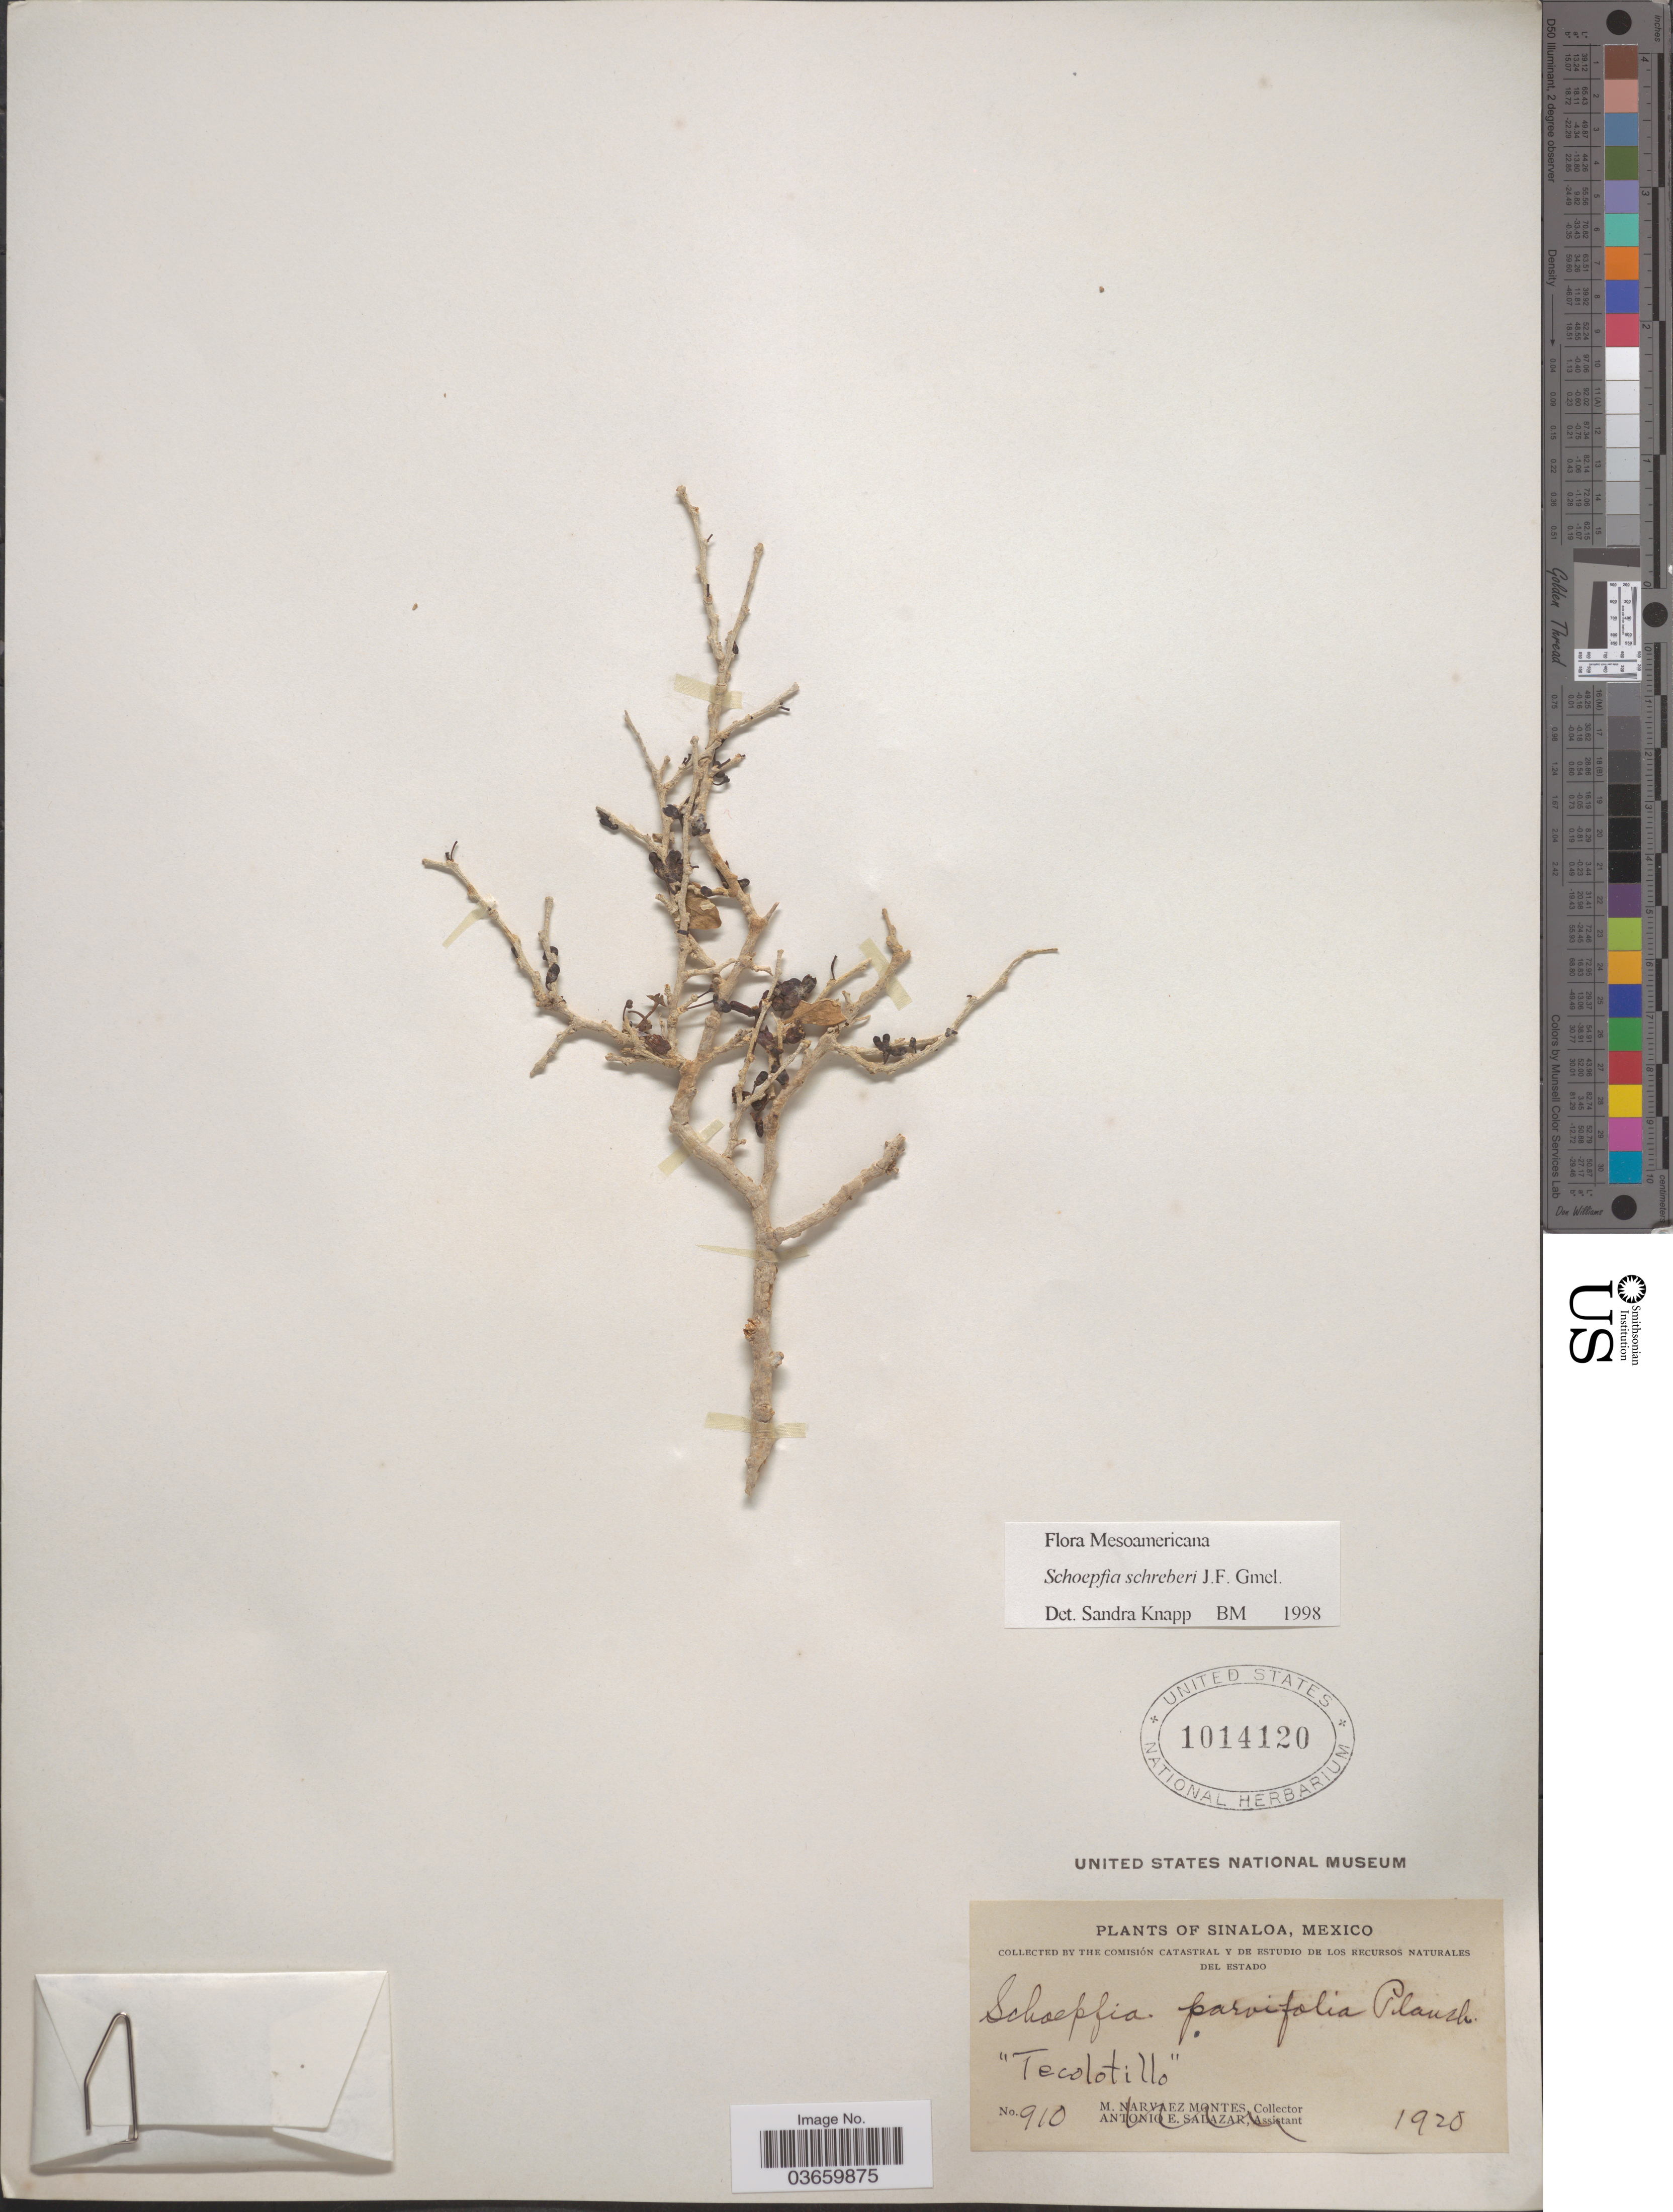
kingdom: Plantae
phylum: Tracheophyta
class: Magnoliopsida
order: Santalales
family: Schoepfiaceae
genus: Schoepfia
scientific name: Schoepfia schreberi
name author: J.F. Gmel.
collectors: Comisión Catastral & De Estudio de Los Recursos Naturales del Estado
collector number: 910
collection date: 1920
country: Mexico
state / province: Sinaloa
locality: Tecolotillo [unsure placement]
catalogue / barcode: US 1014120